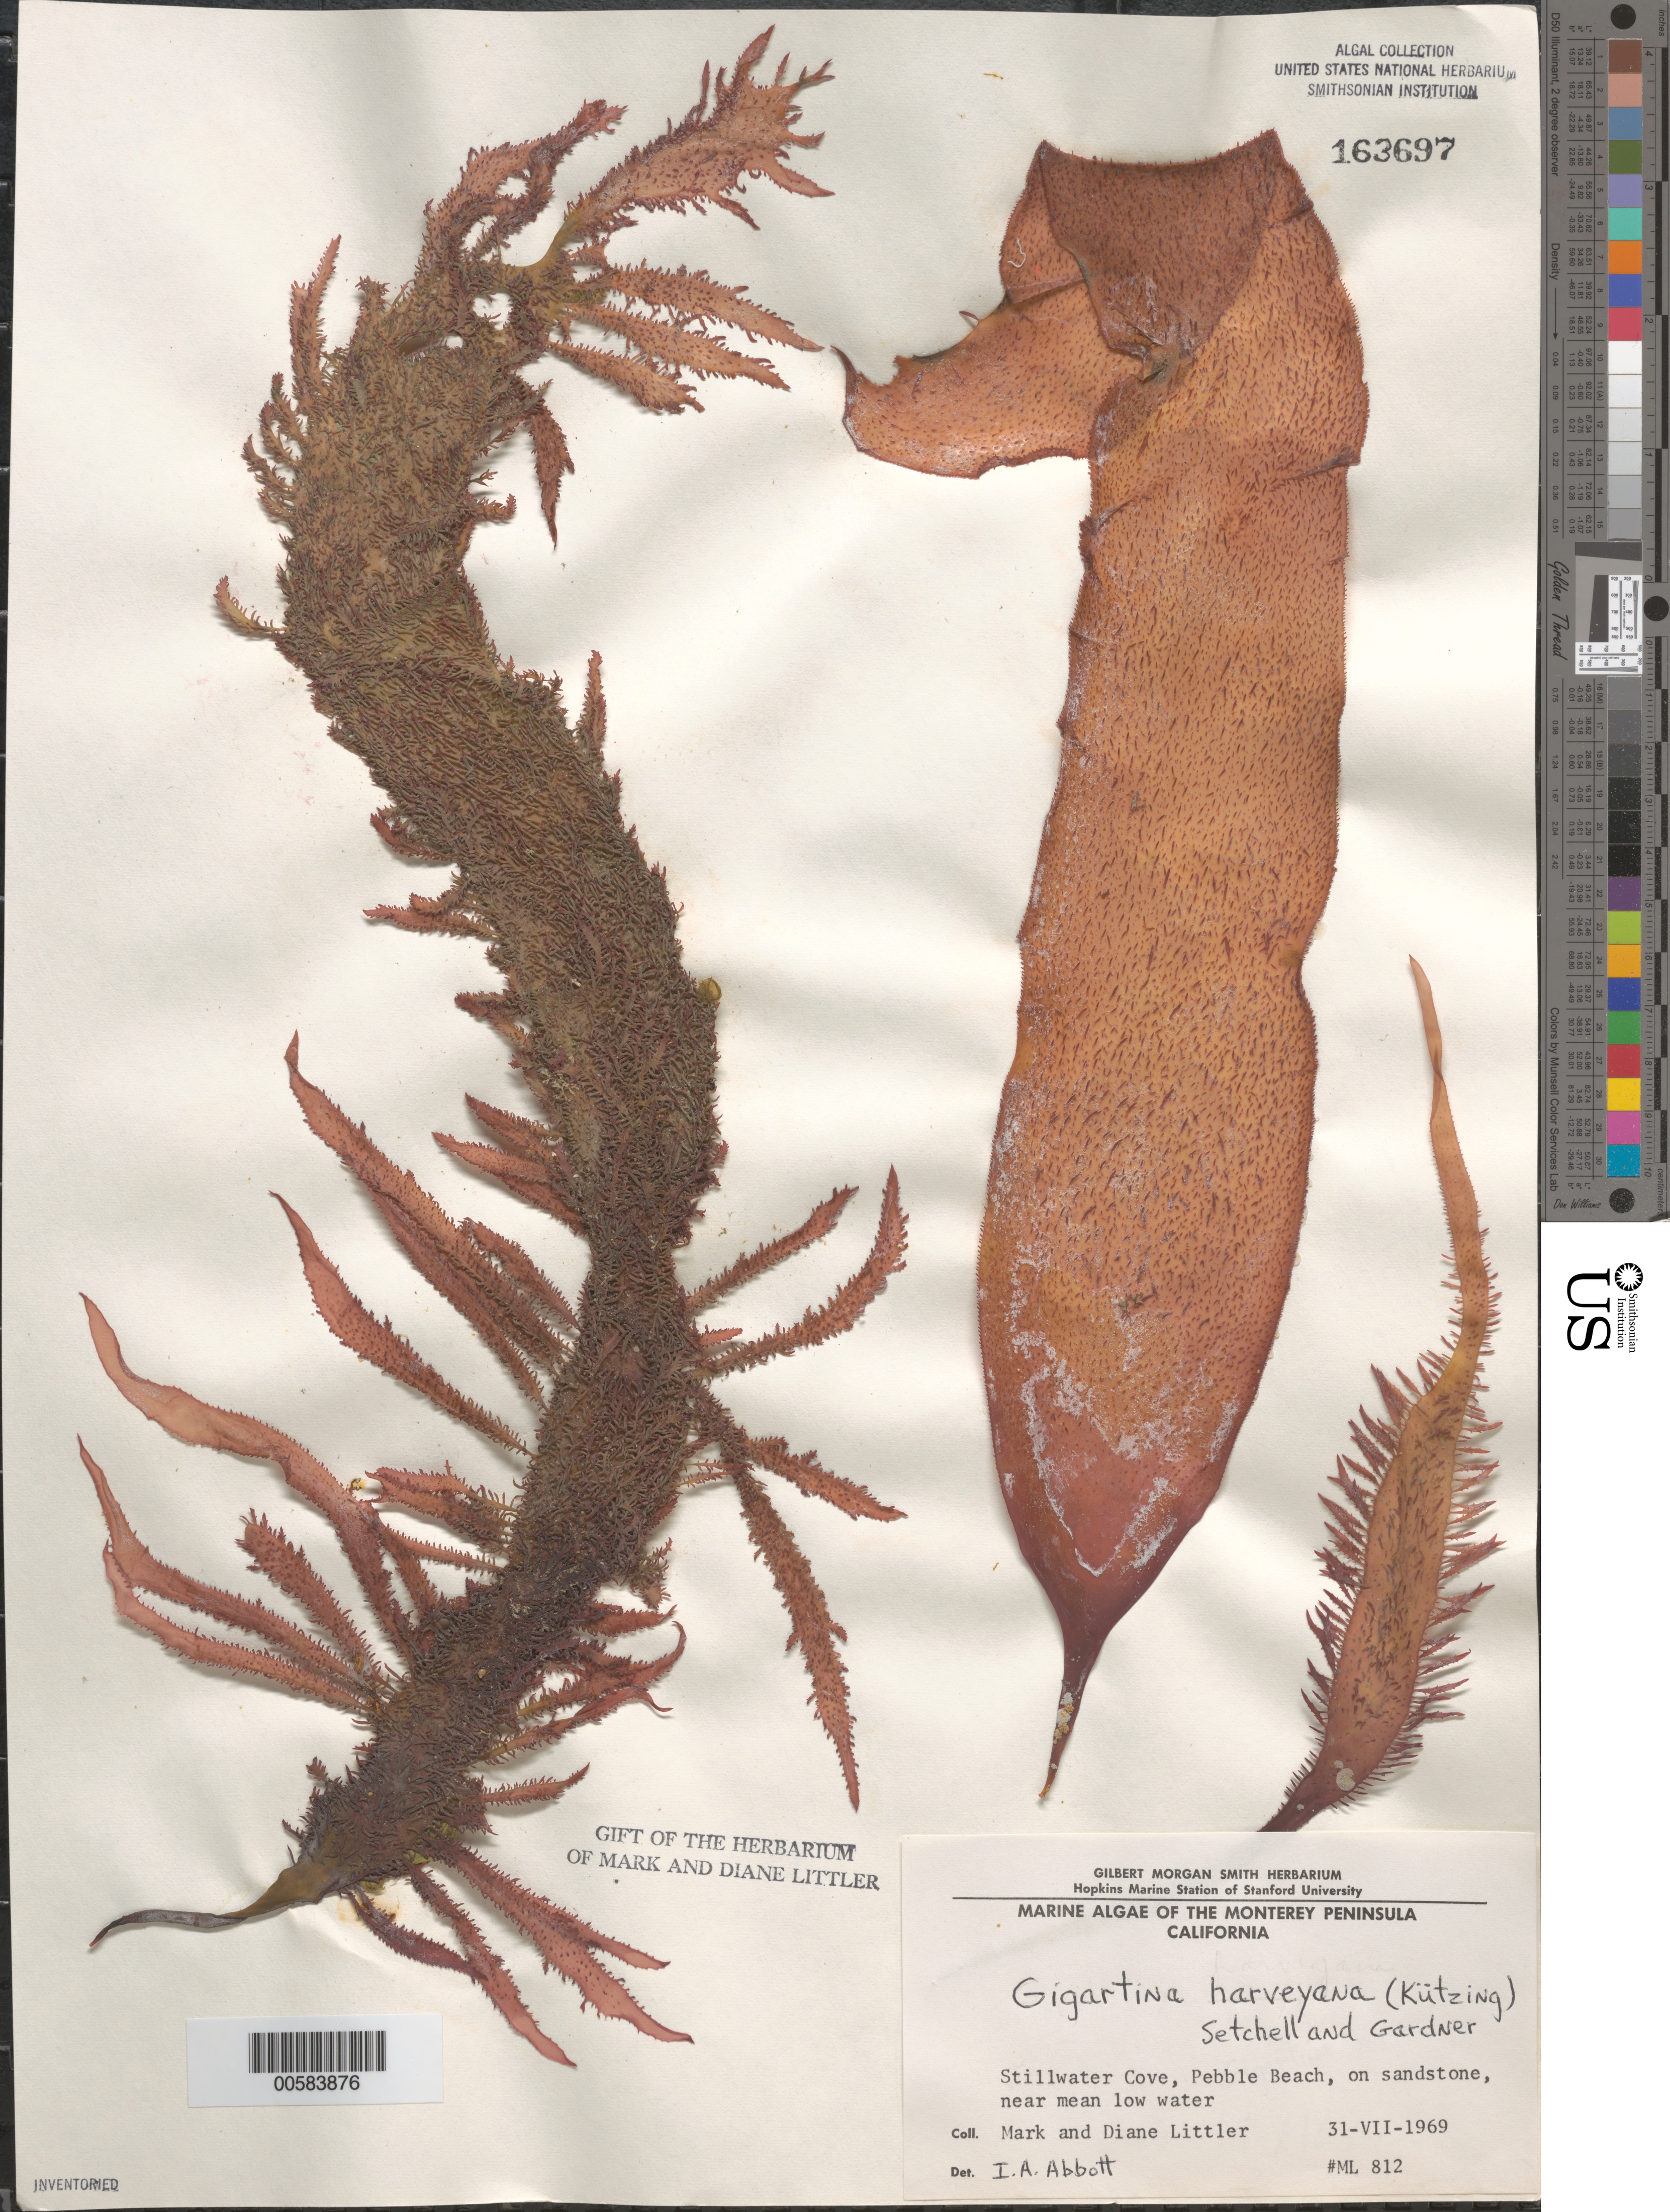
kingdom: Plantae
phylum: Rhodophyta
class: Florideophyceae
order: Gigartinales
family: Gigartinaceae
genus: Chondracanthus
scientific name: Chondracanthus harveyanus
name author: (Kütz.) Guiry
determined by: Algae name updating Project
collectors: M. M. Littler & D. S. Littler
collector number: ML 812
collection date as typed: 31 Jul 1969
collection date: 1969-07-31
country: United States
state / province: California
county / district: Monterey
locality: Stillwater Cove, Pebble Beach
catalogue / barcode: US 163697